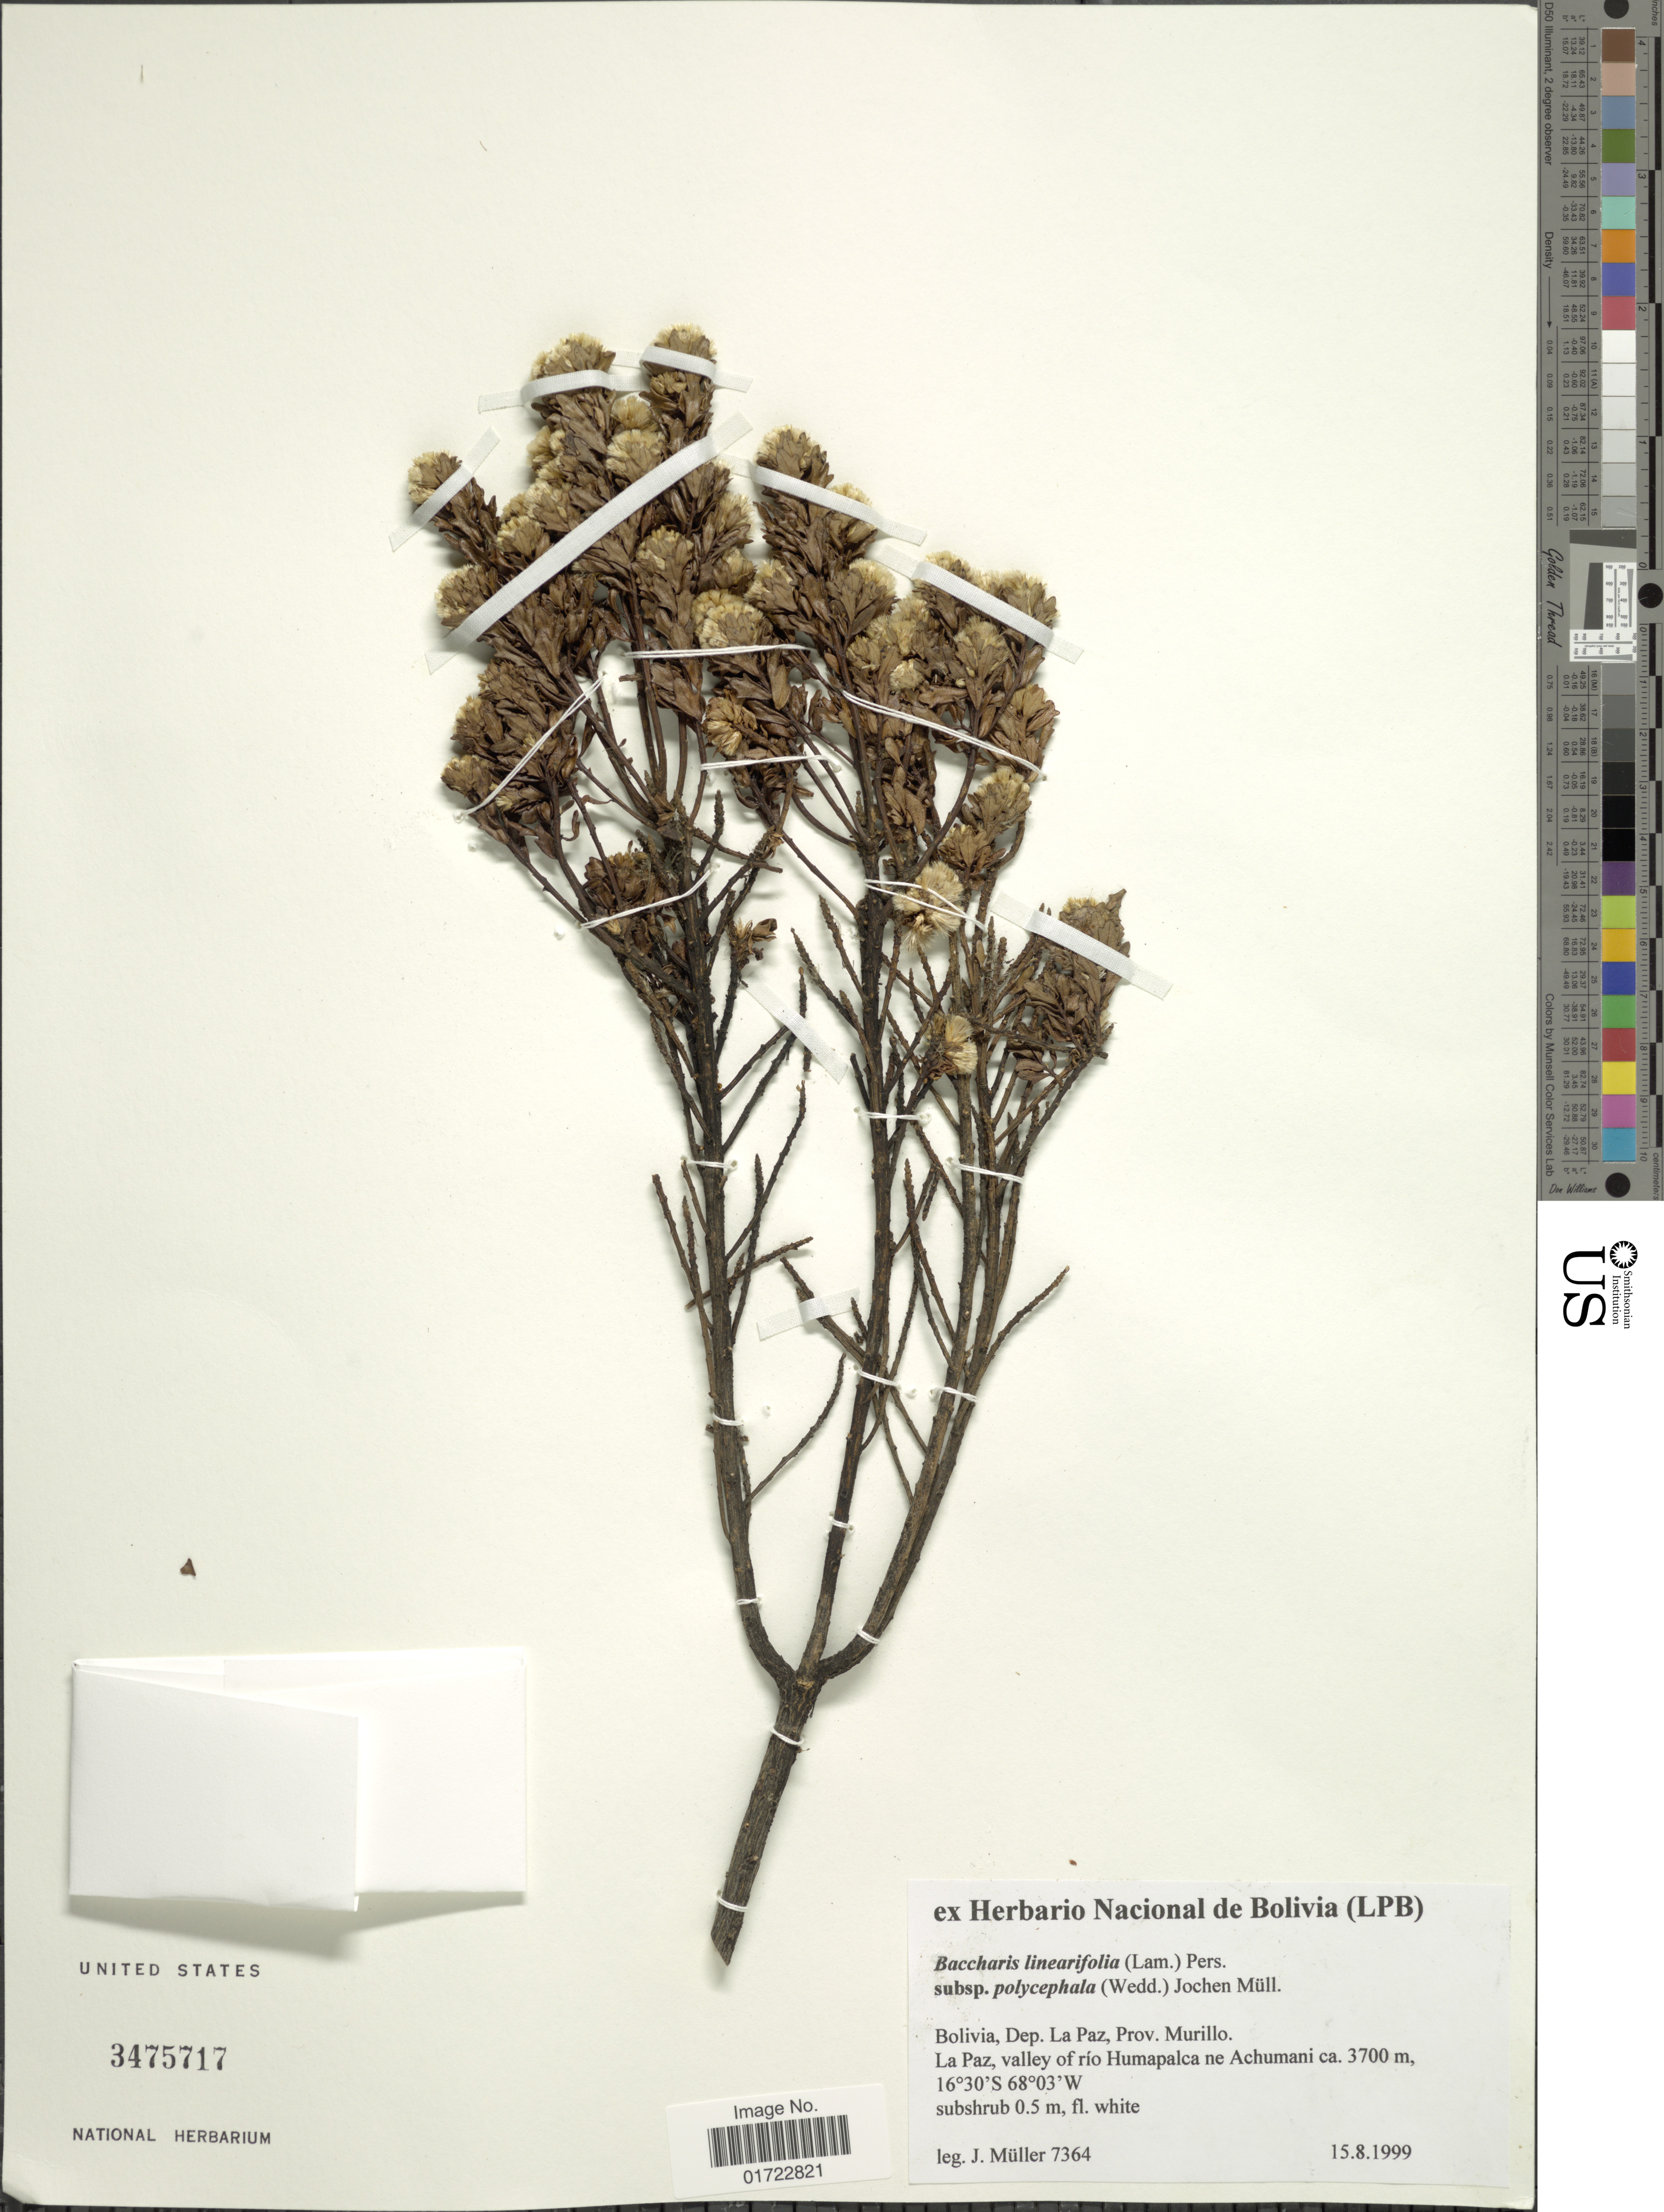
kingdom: Plantae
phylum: Tracheophyta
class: Magnoliopsida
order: Asterales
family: Asteraceae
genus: Baccharis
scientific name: Baccharis linearifolia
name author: (Lam.) Pers.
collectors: J. Müller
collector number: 7364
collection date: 1999-08-15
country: Bolivia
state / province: La Paz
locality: Prov. Murillo. La Paz, valley of río Humapalca ne Achumani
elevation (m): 3700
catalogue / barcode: US 3475717